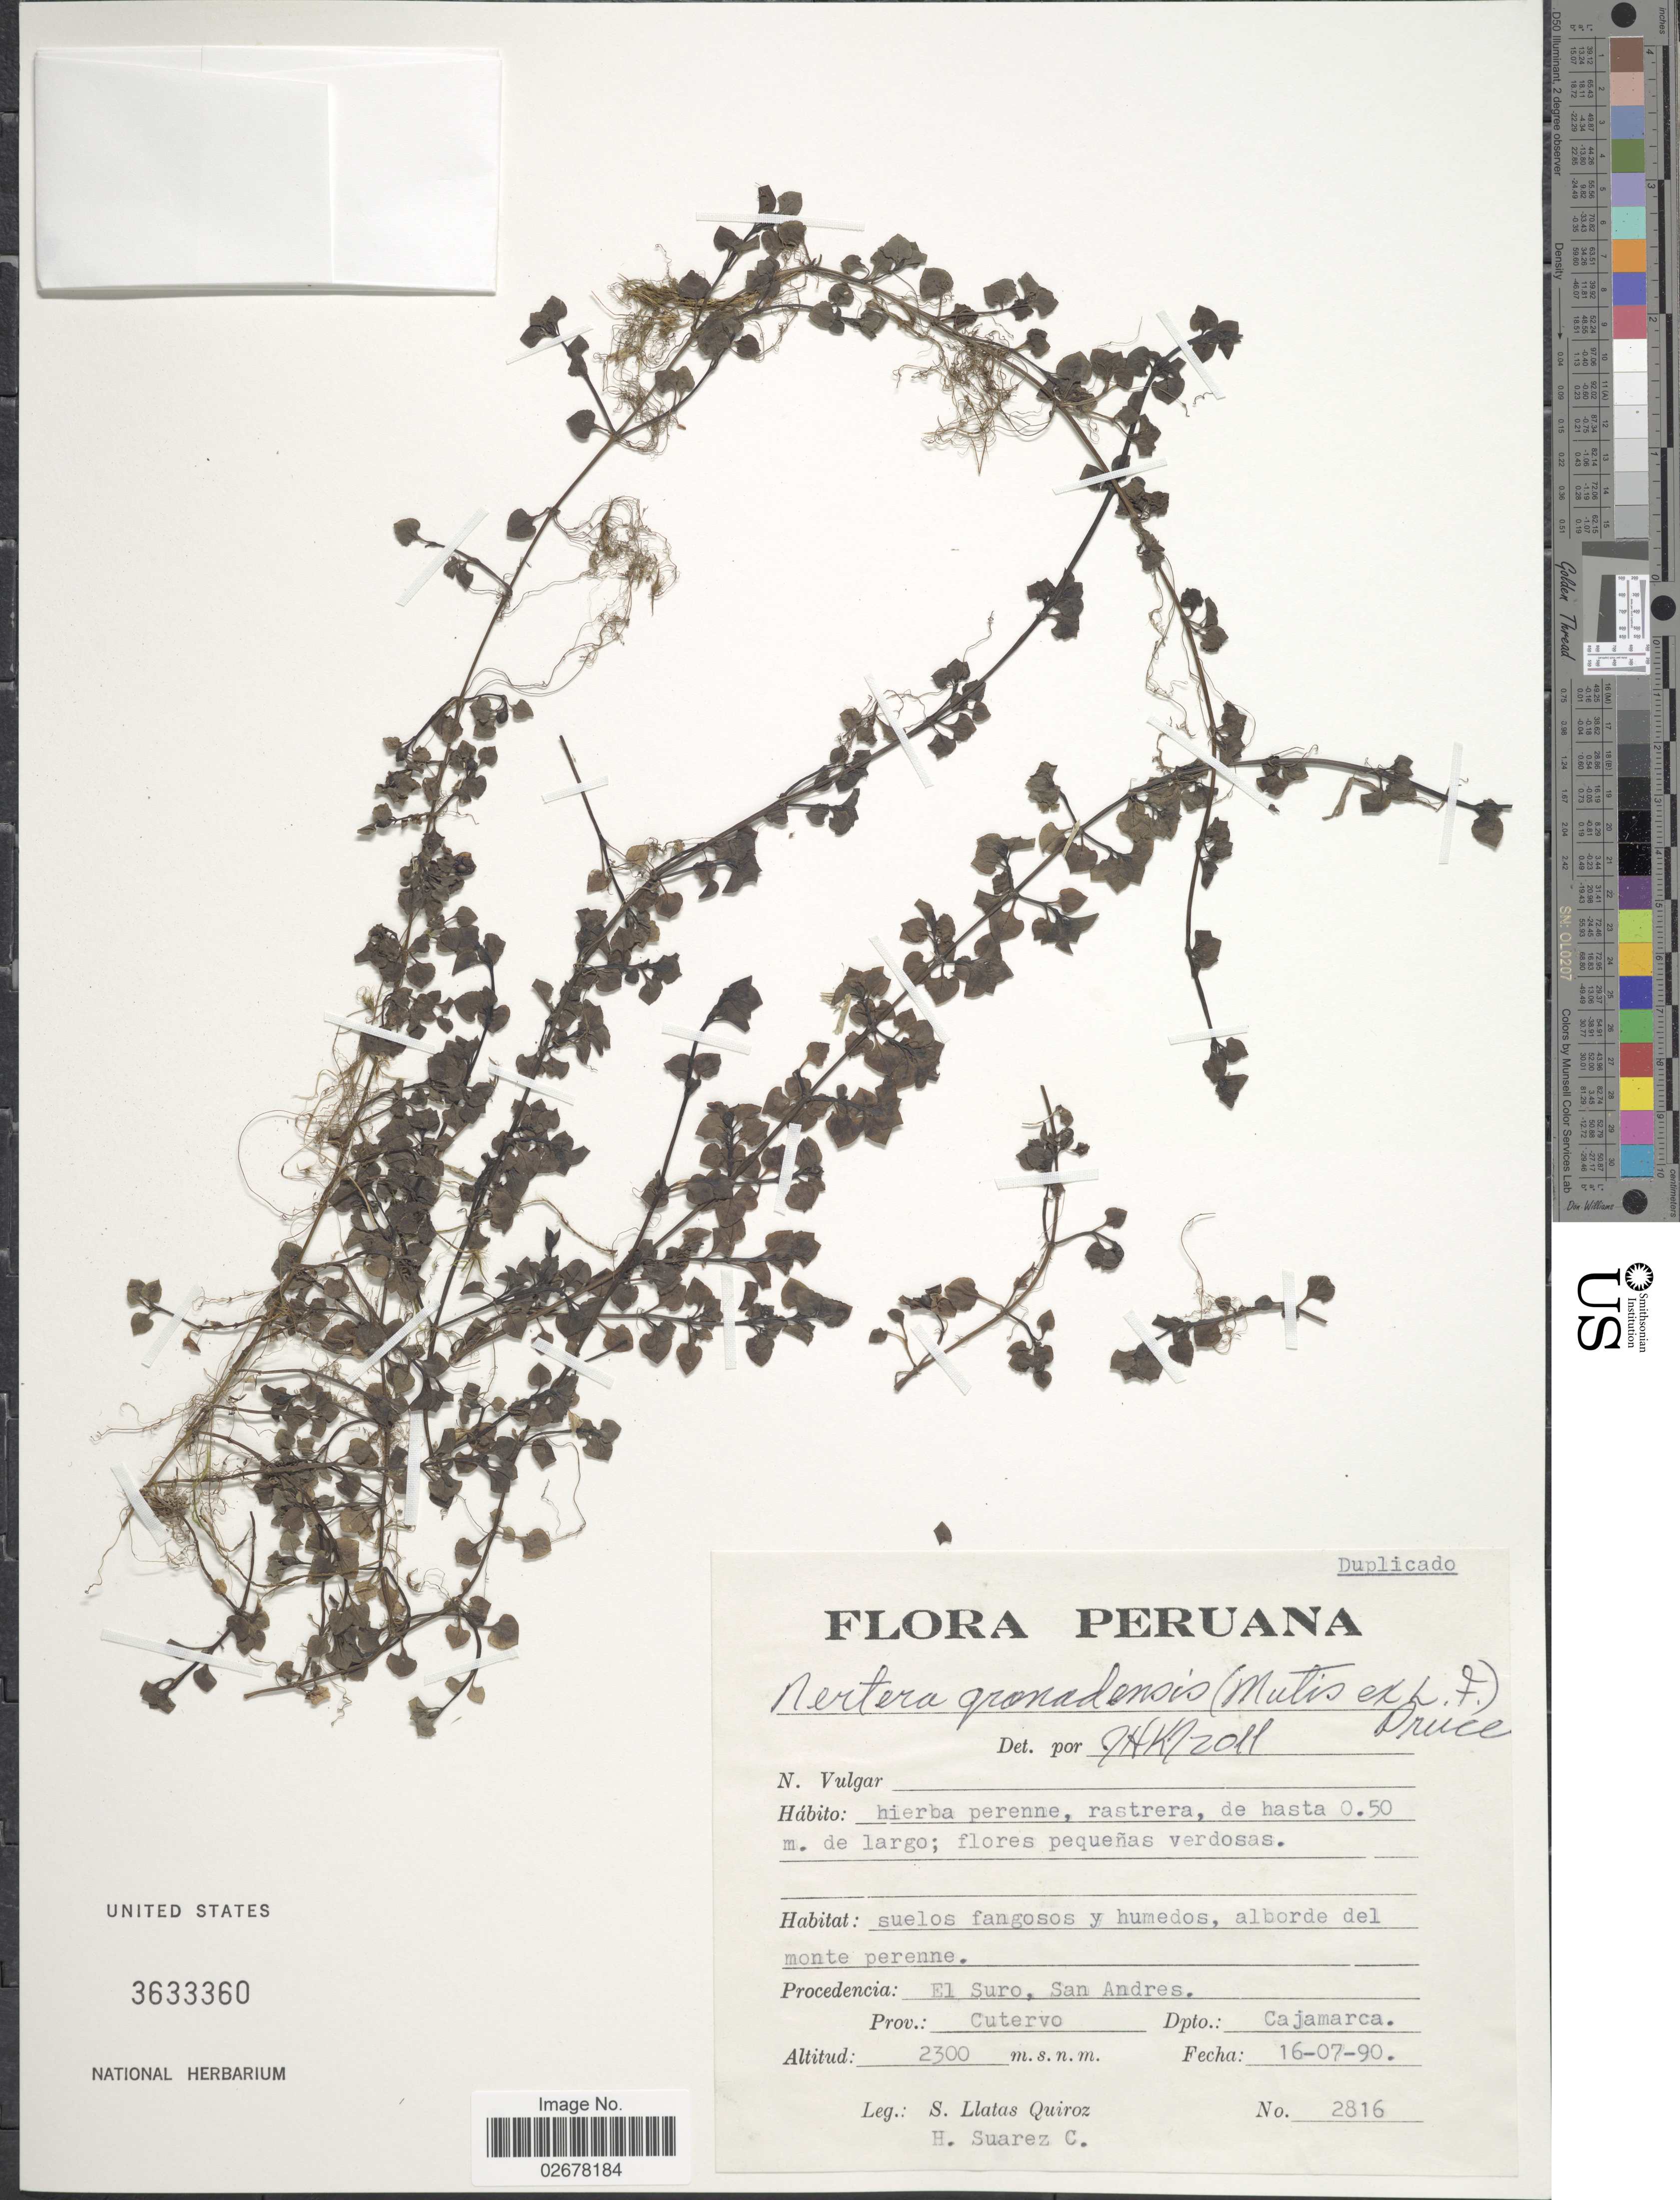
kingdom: Plantae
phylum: Tracheophyta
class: Magnoliopsida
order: Gentianales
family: Rubiaceae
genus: Nertera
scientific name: Nertera depressa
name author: Banks & Sol. ex Gaertn.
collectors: S. Llatas Quiroz & H. Suarez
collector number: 2816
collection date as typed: Transcribed d/m/y: 16/7/90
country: Peru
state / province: Cajamarca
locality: El Suro, San Andres, Prov. Cutervo, Dpto. Cajamarca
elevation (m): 2300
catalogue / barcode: US 3633360